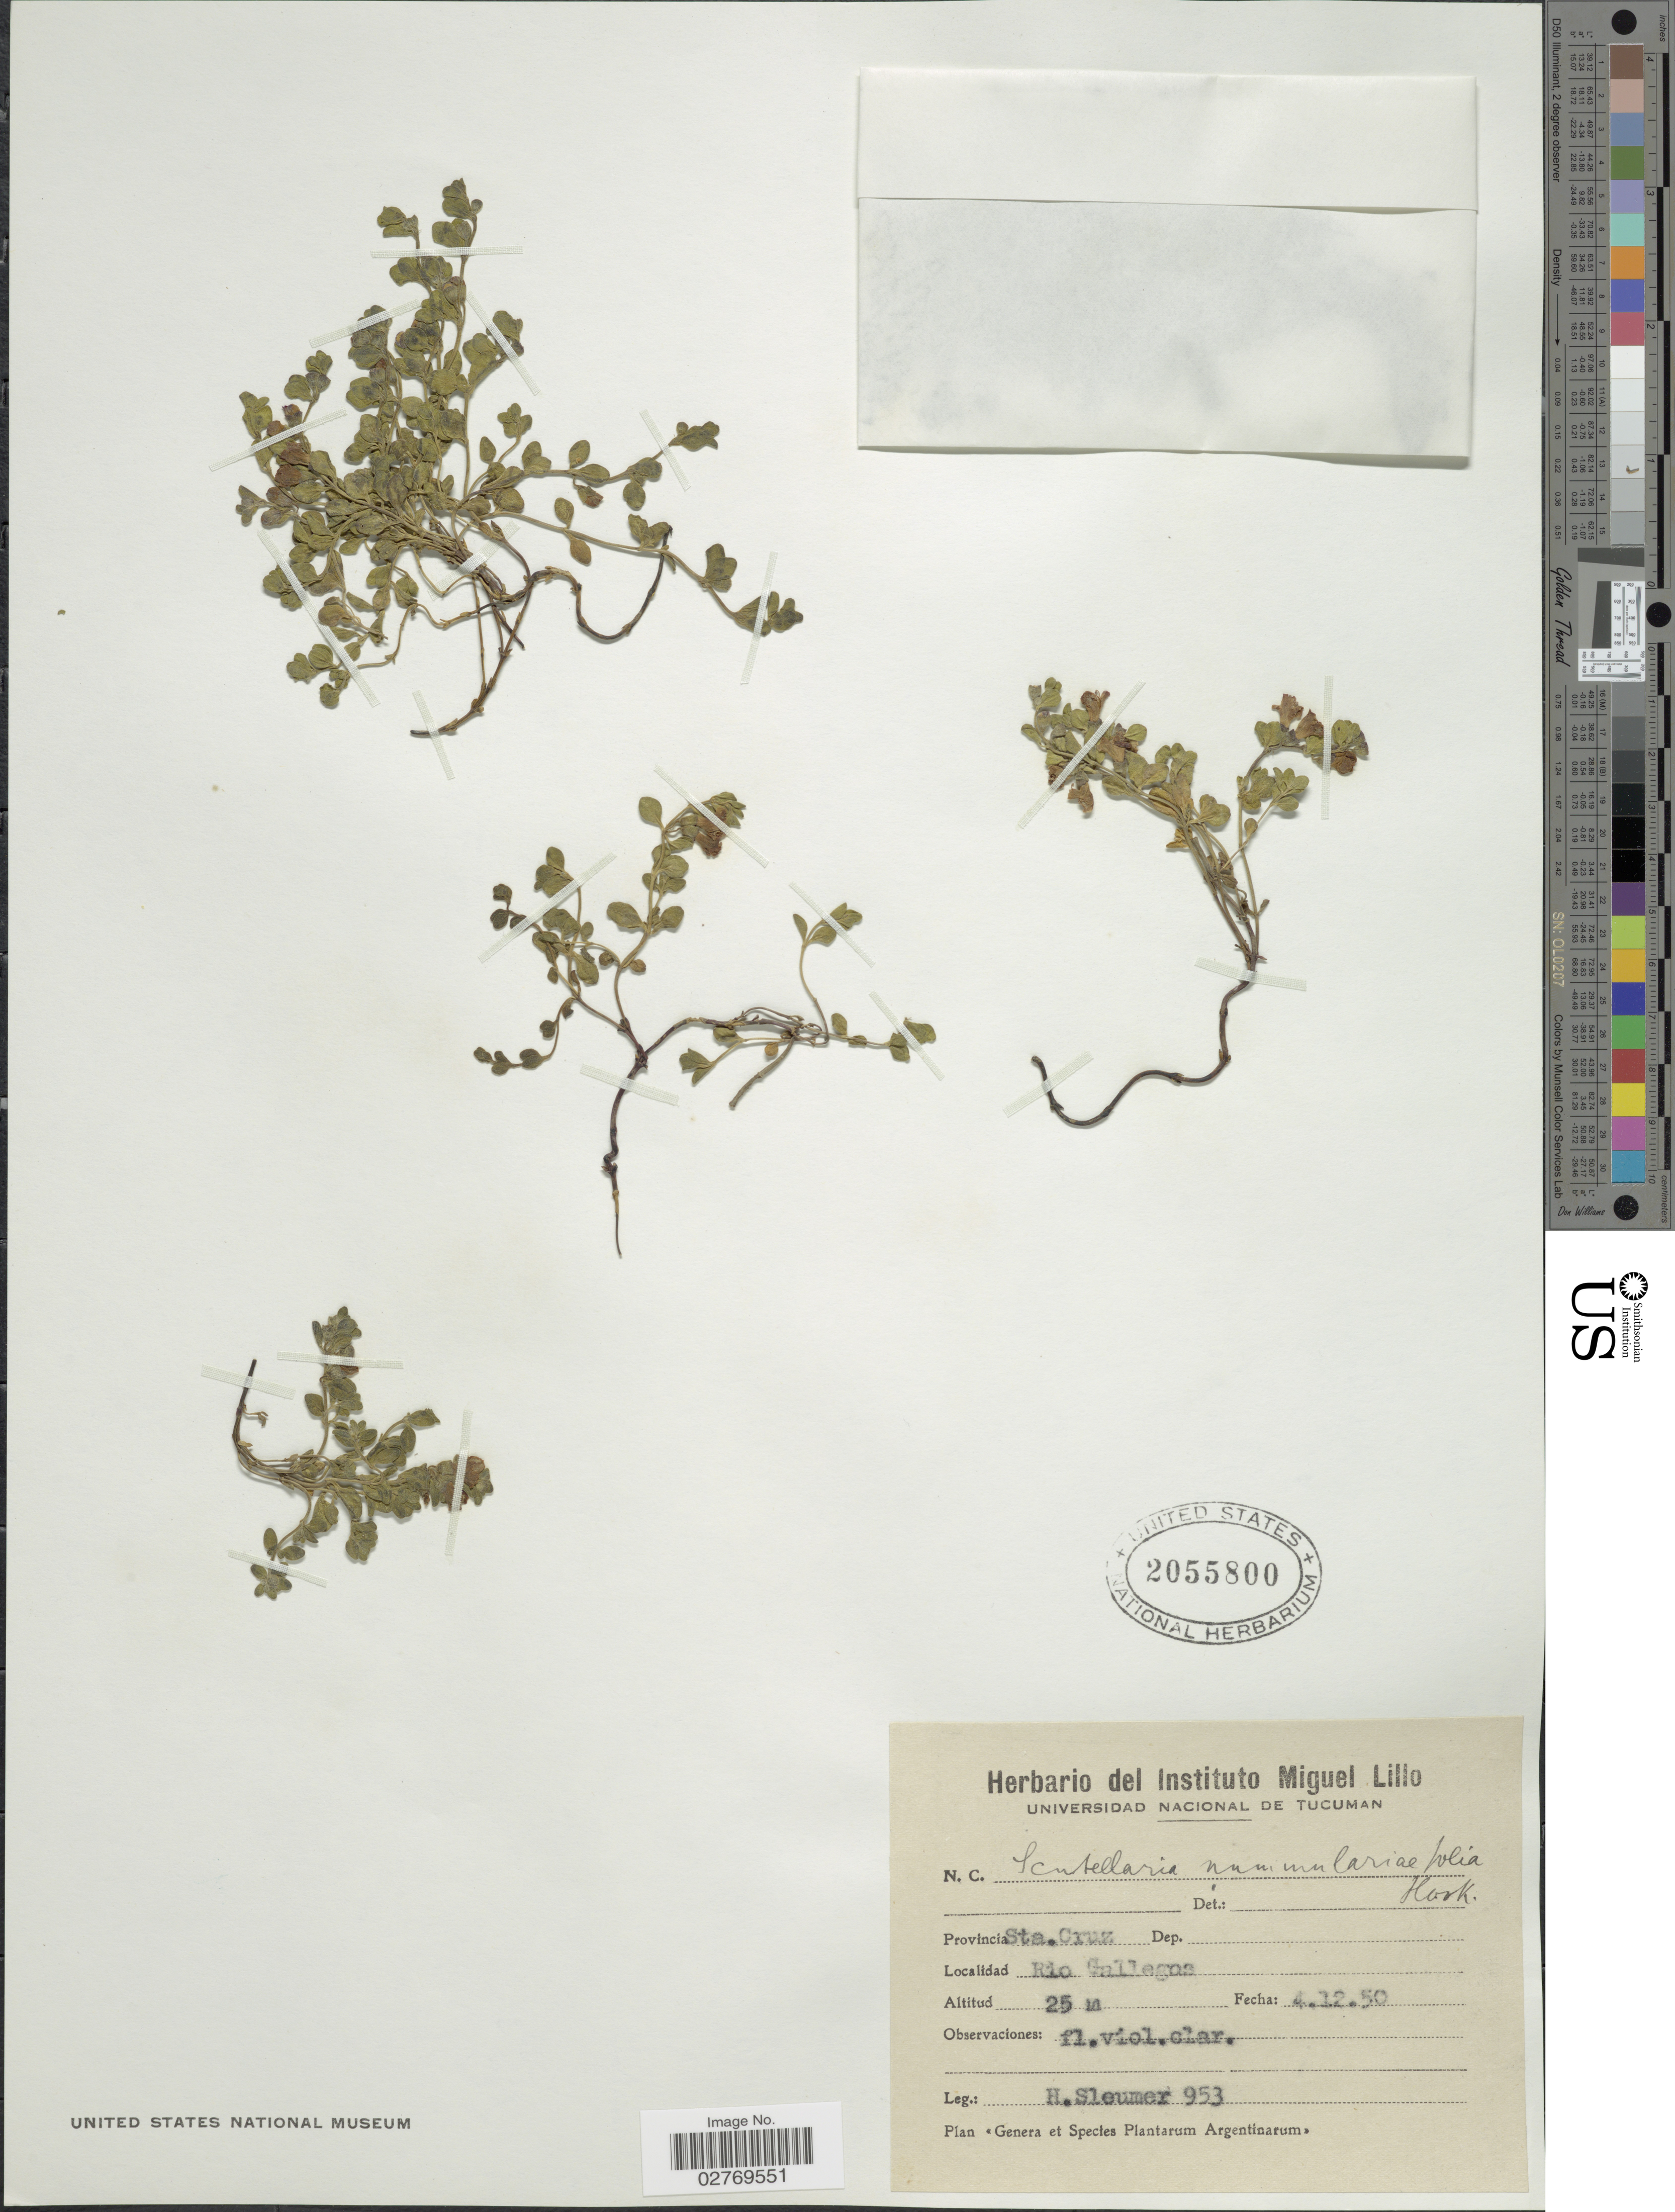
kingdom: Plantae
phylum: Tracheophyta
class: Magnoliopsida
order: Lamiales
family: Lamiaceae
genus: Scutellaria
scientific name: Scutellaria nummulariifolia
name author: Hook. f.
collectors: H. O. Sleumer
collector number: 953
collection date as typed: Transcribed d/m/y: 4/12/50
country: Argentina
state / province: Santa Cruz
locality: Rio Gallegos.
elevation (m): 25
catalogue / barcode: US 2055800